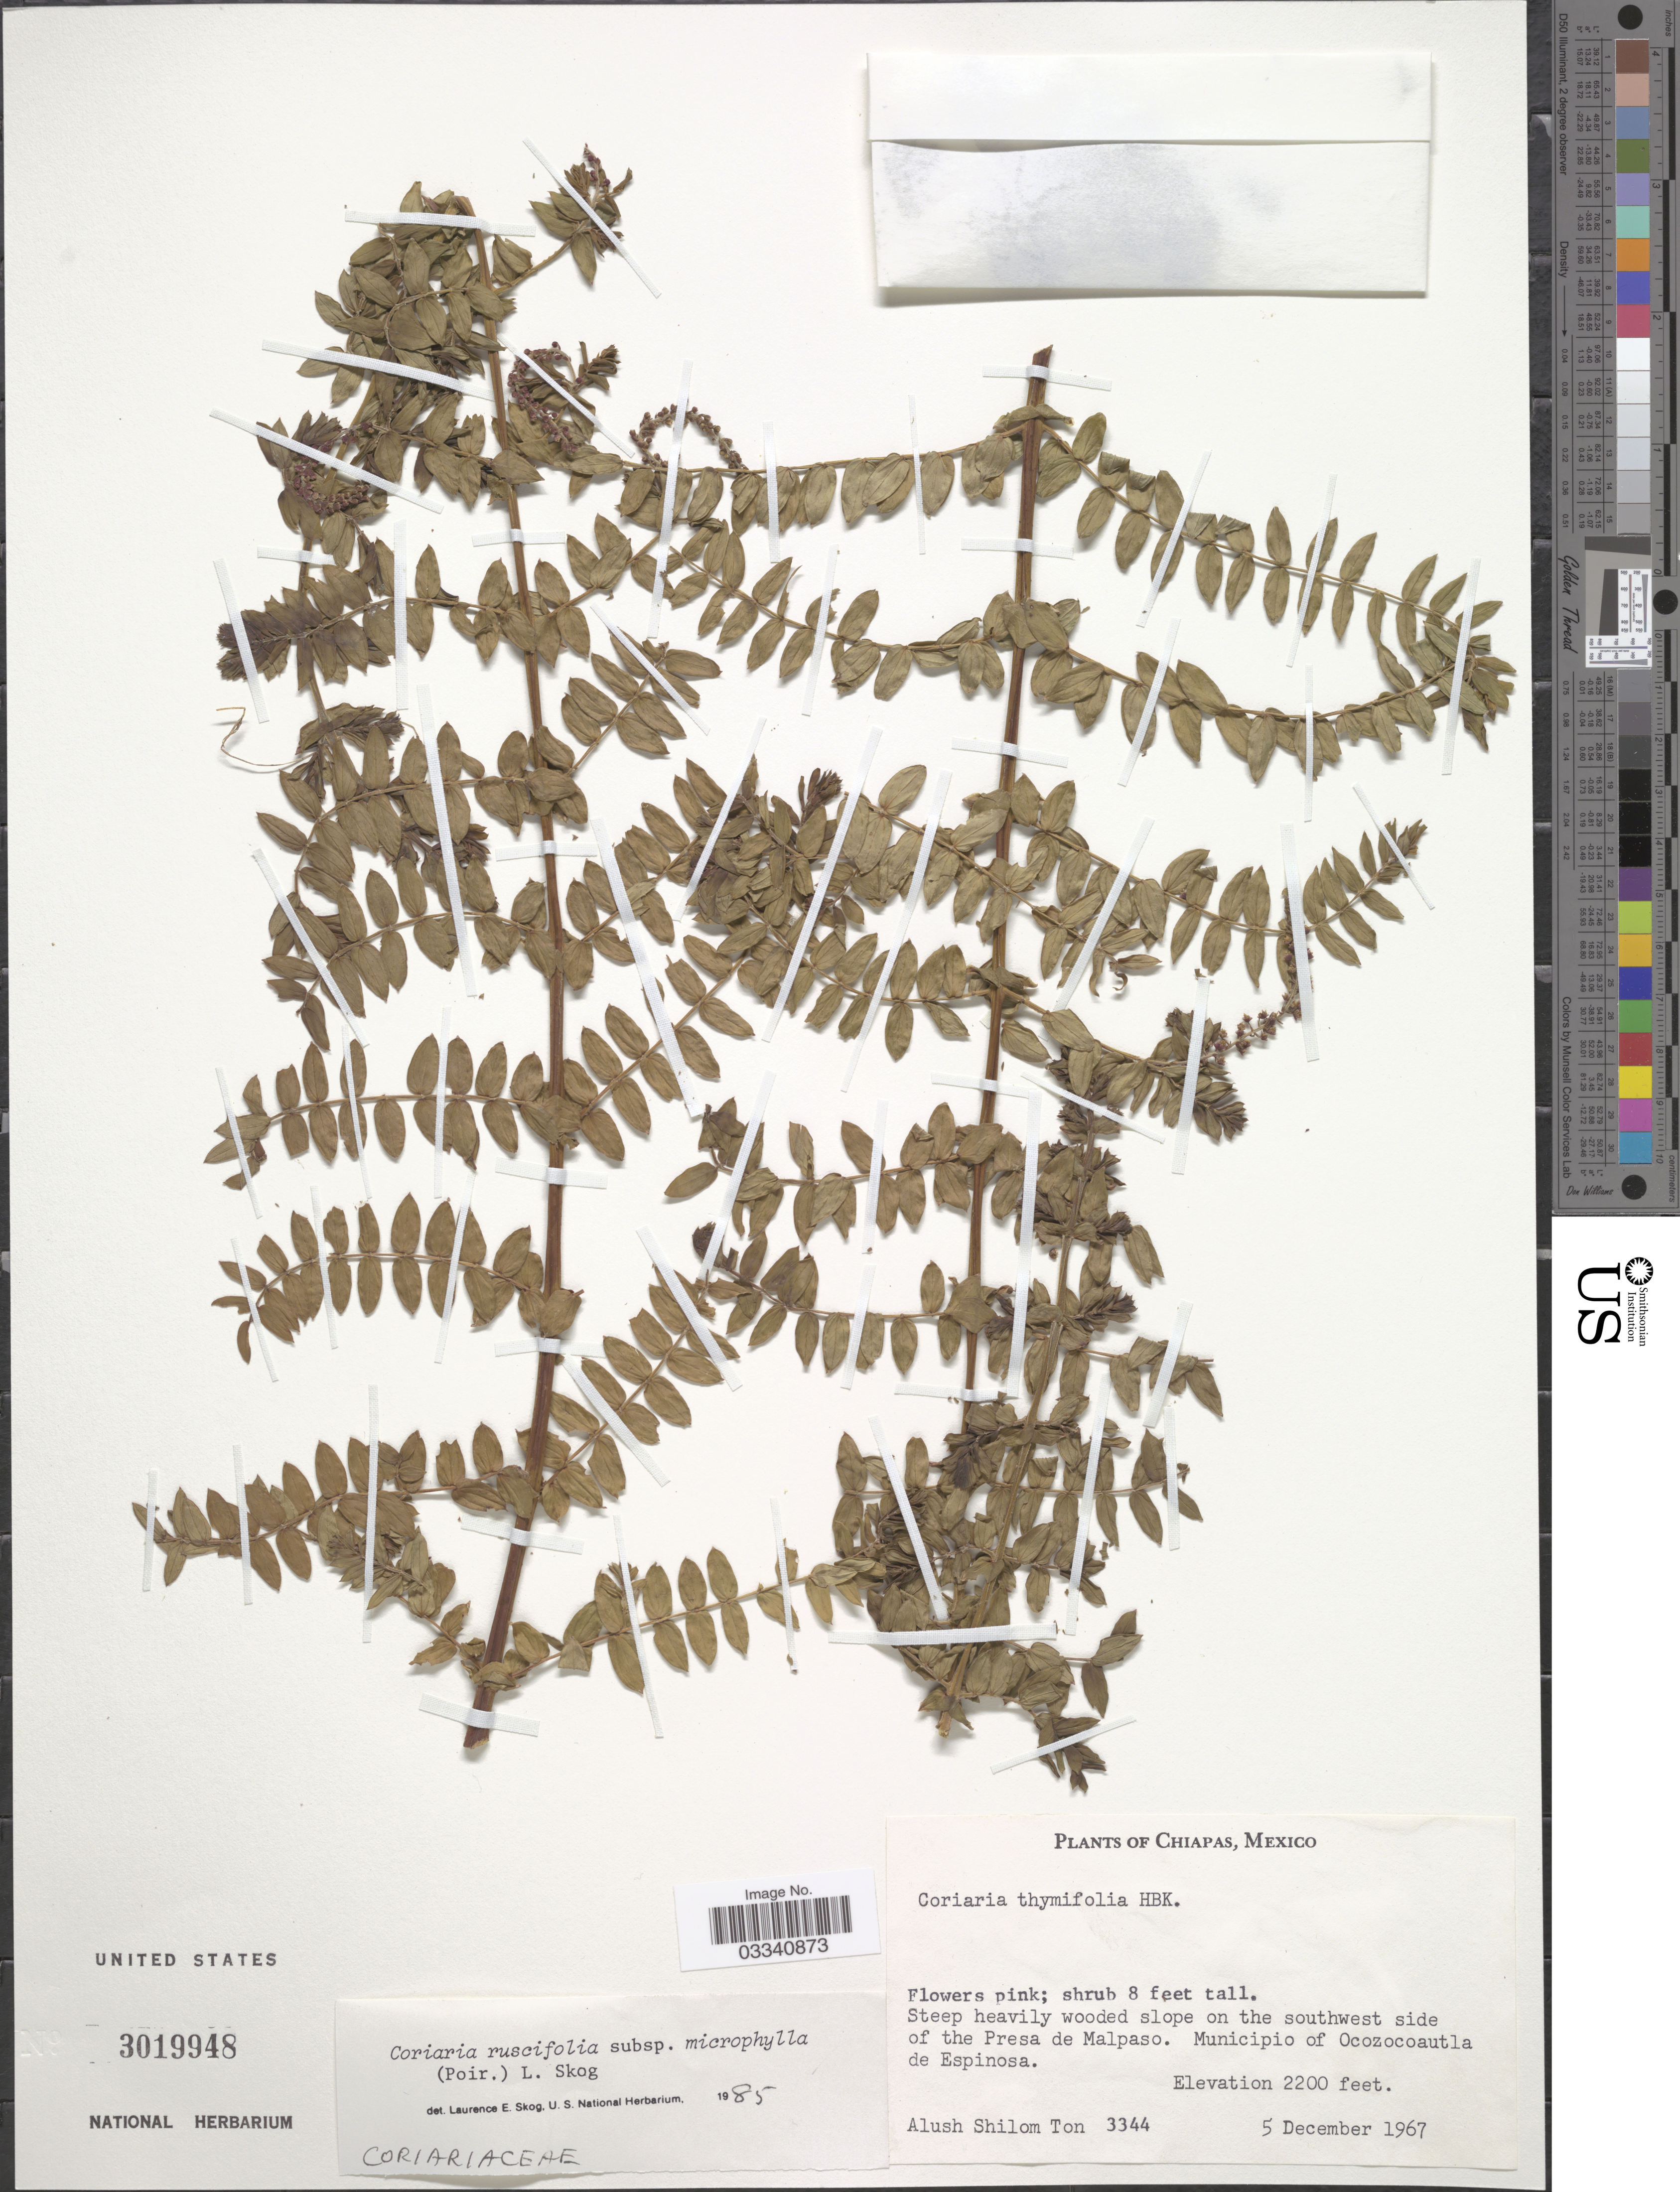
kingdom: Plantae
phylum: Tracheophyta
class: Magnoliopsida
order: Cucurbitales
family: Coriariaceae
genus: Coriaria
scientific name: Coriaria ruscifolia subsp. microphylla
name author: (Poir.) L.E. Skog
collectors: A. S. Ton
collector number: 3344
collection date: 1967-12-05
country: Mexico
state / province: Chiapas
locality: Steep heavily wooded slope on the southwest side of the Presa de Malpaso. Municipio de Ocozocoautla de Espinosa.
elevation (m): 671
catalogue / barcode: US 3019948